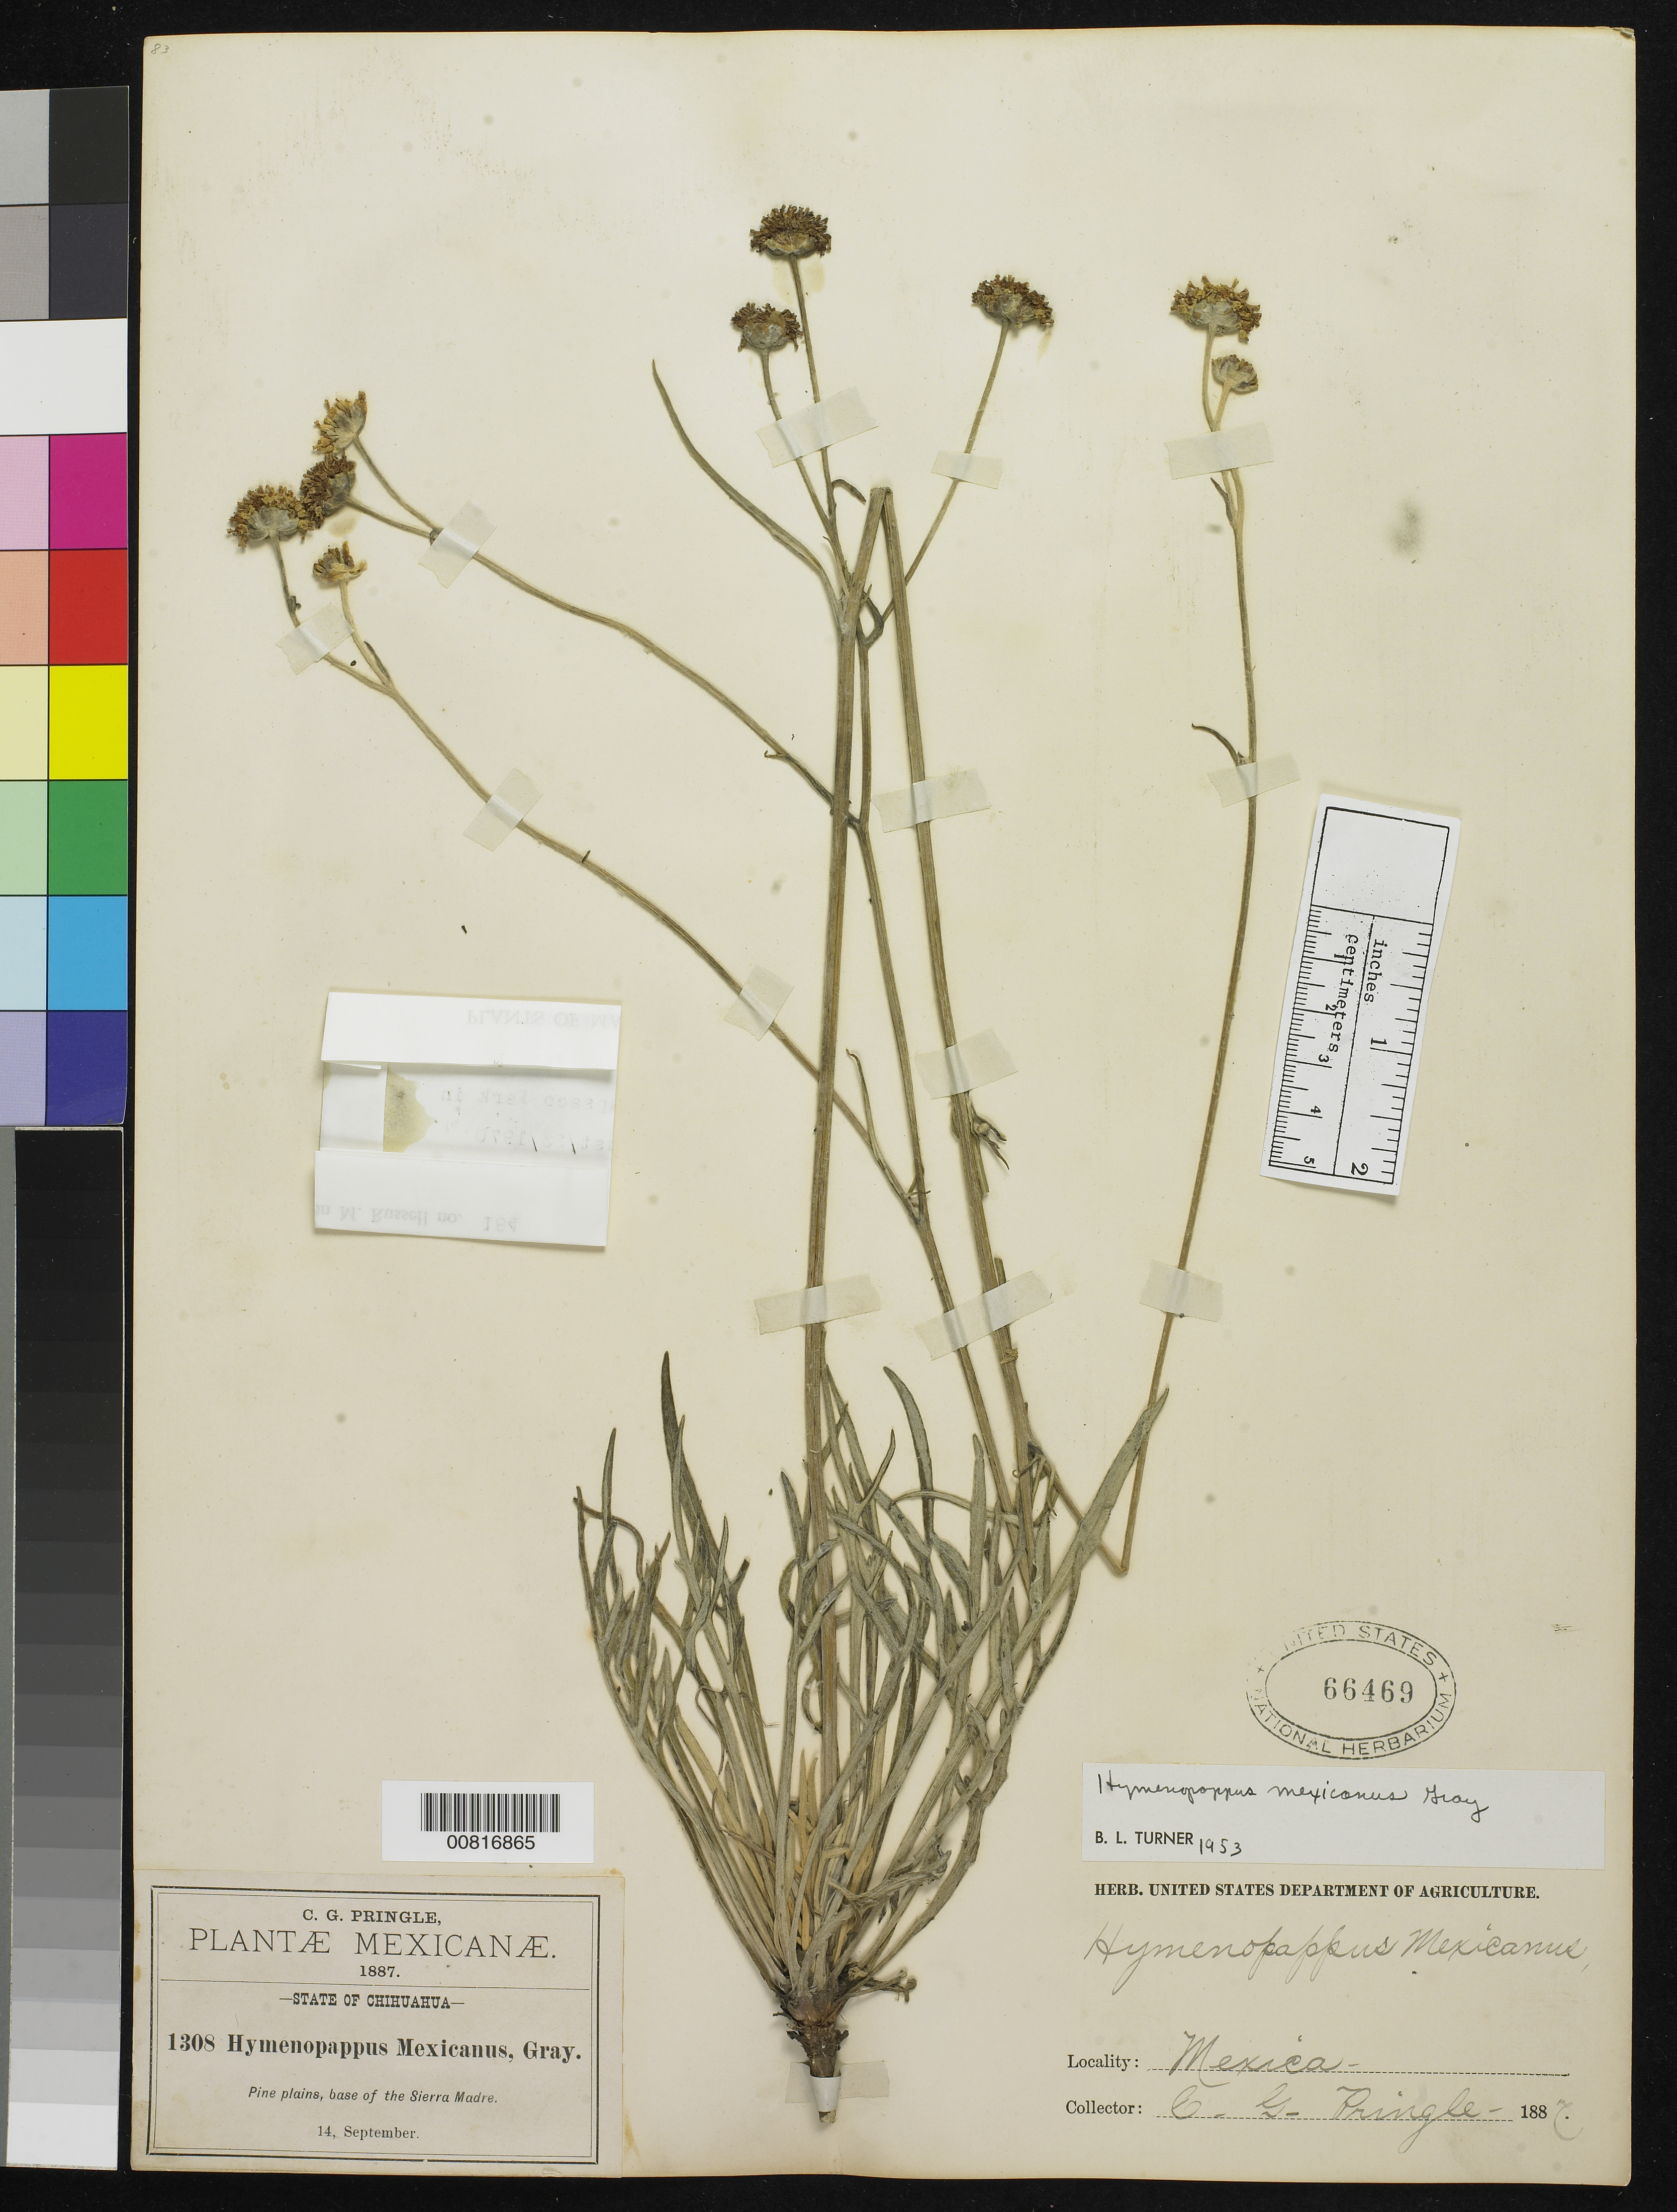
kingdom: Plantae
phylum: Tracheophyta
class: Magnoliopsida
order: Asterales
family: Asteraceae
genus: Hymenopappus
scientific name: Hymenopappus mexicanus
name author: A. Gray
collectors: C. G. Pringle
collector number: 1308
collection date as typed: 14 Sep 1887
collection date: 1887-09-14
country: Mexico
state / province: Chihuahua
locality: Base of Sierra Madre, Chihuahua.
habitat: Pine plains.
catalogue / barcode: US 66469